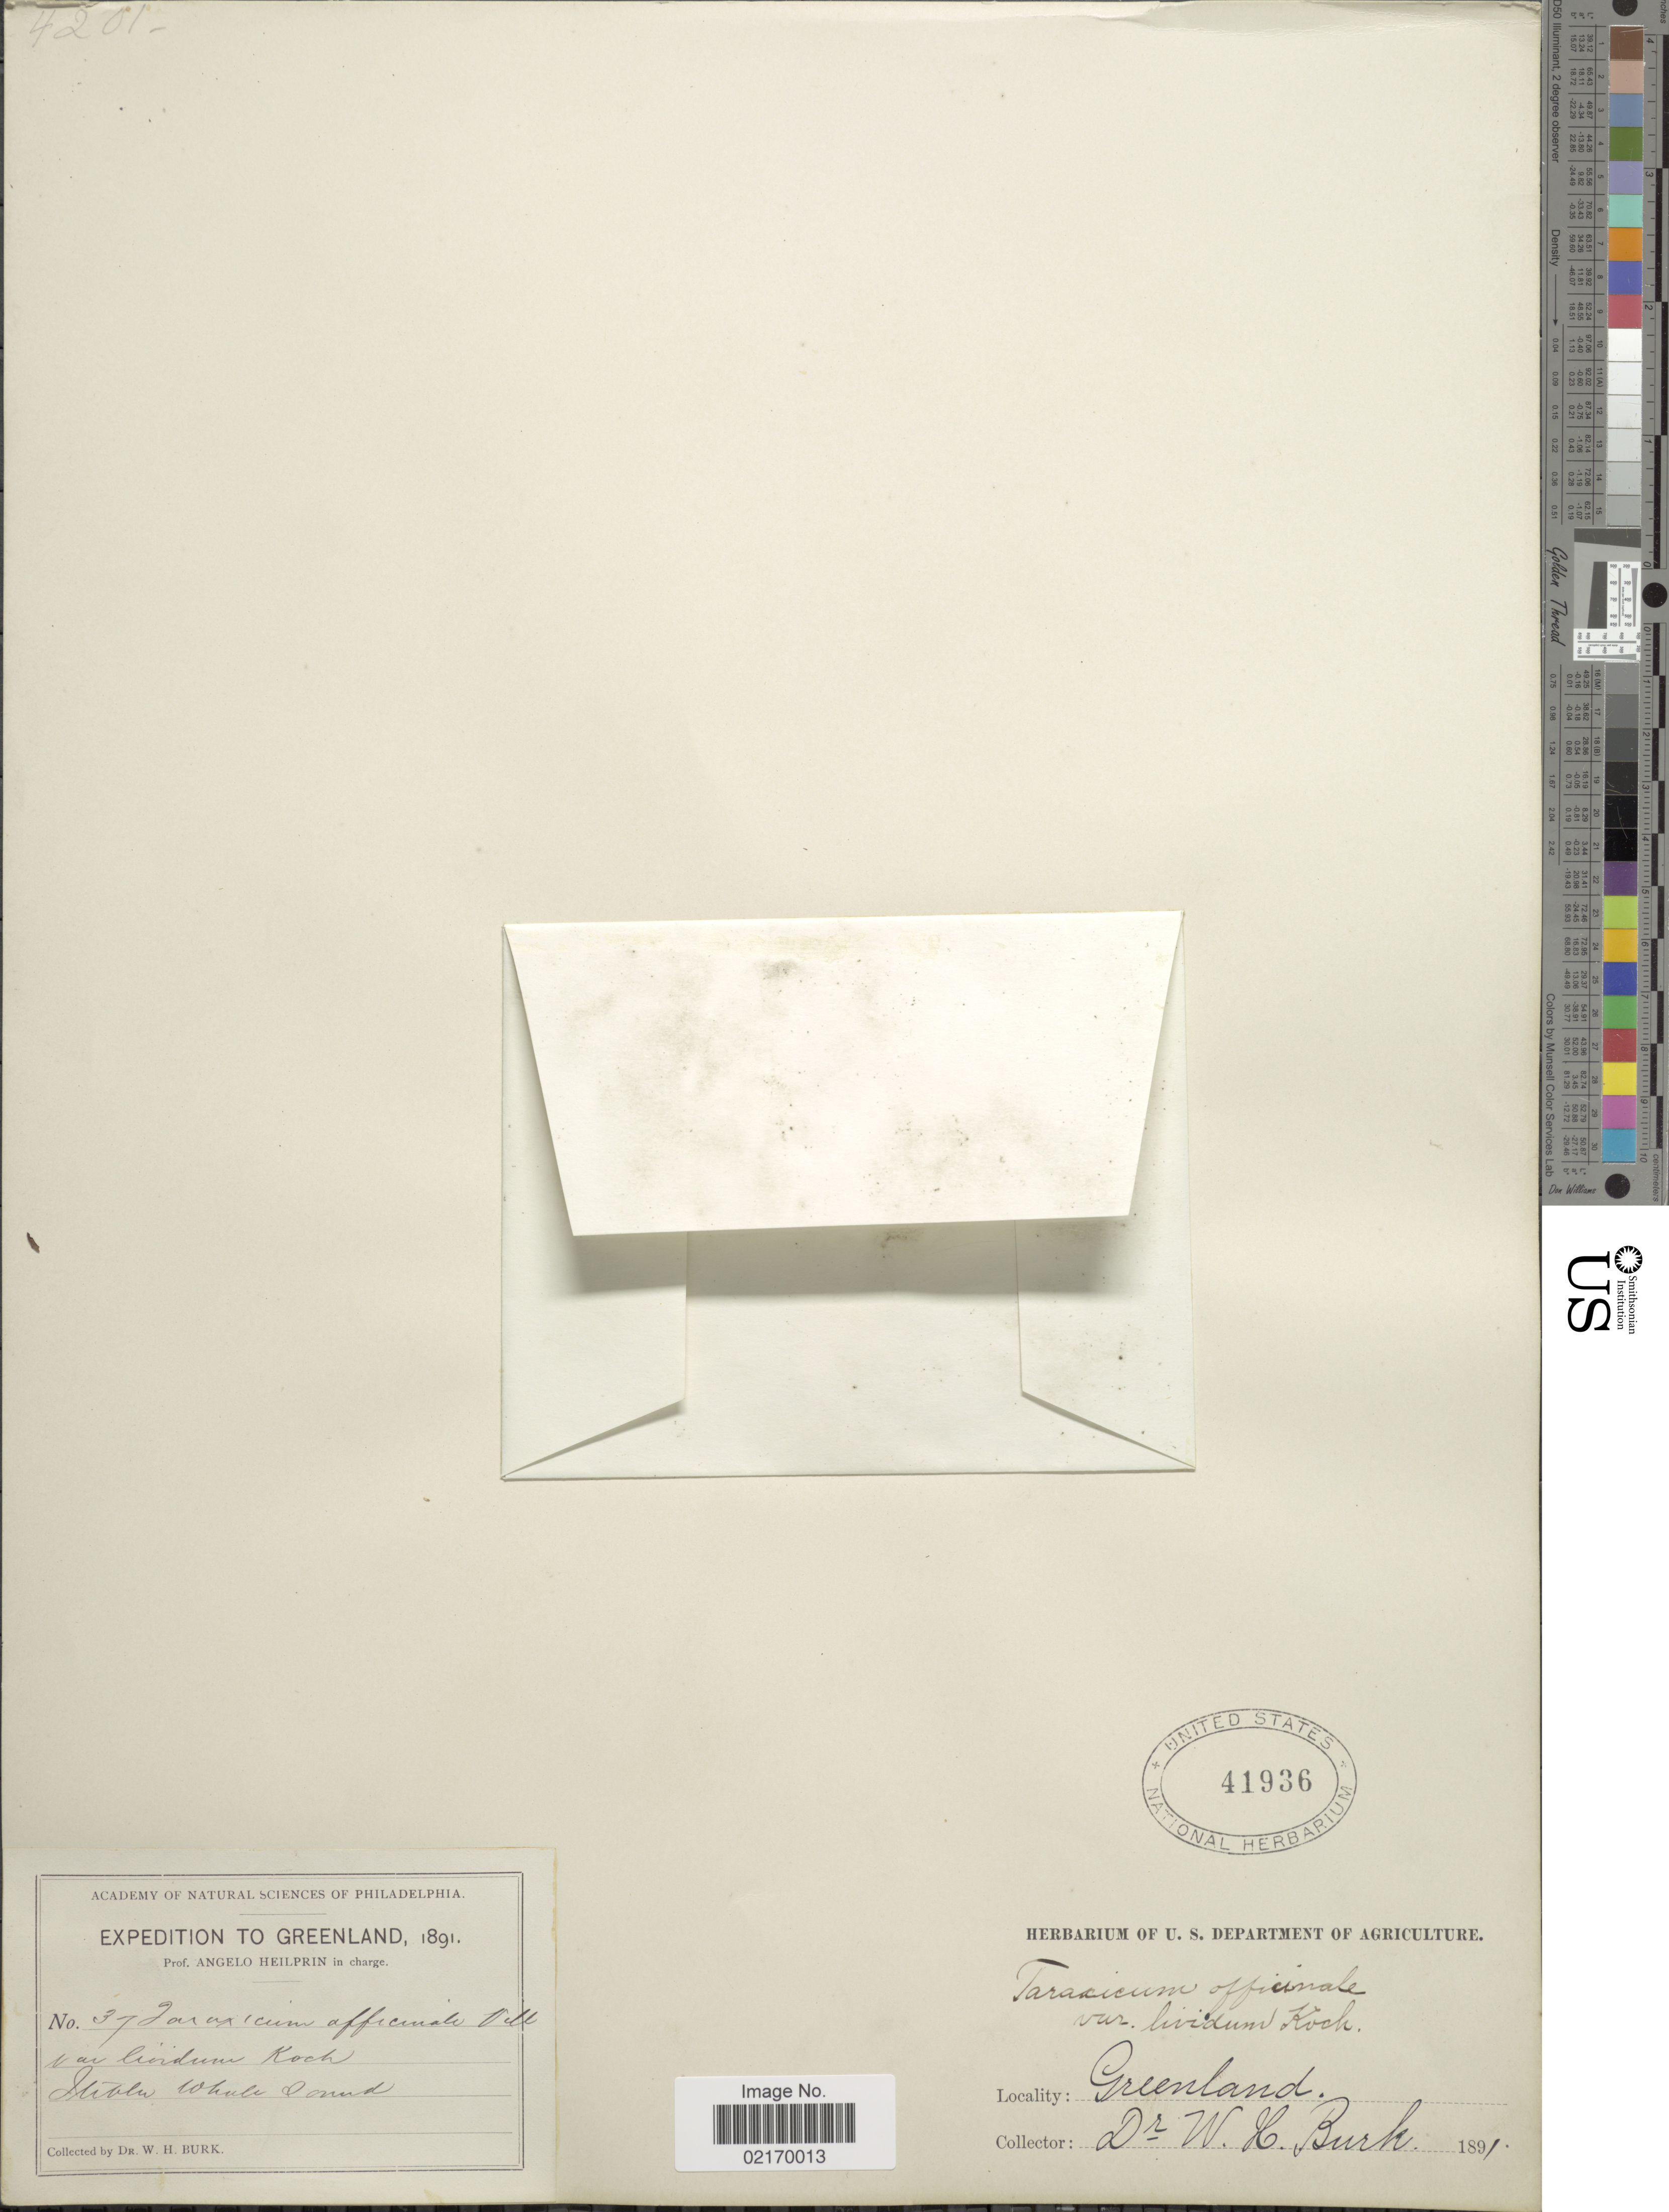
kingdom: Plantae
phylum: Tracheophyta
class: Magnoliopsida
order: Asterales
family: Asteraceae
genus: Taraxacum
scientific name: Taraxacum officinale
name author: G.H. Weber ex F.H. Wigg.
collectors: W. Burk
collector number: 378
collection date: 1891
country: Greenland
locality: Itiblu Whale Sound.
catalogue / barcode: US 41936